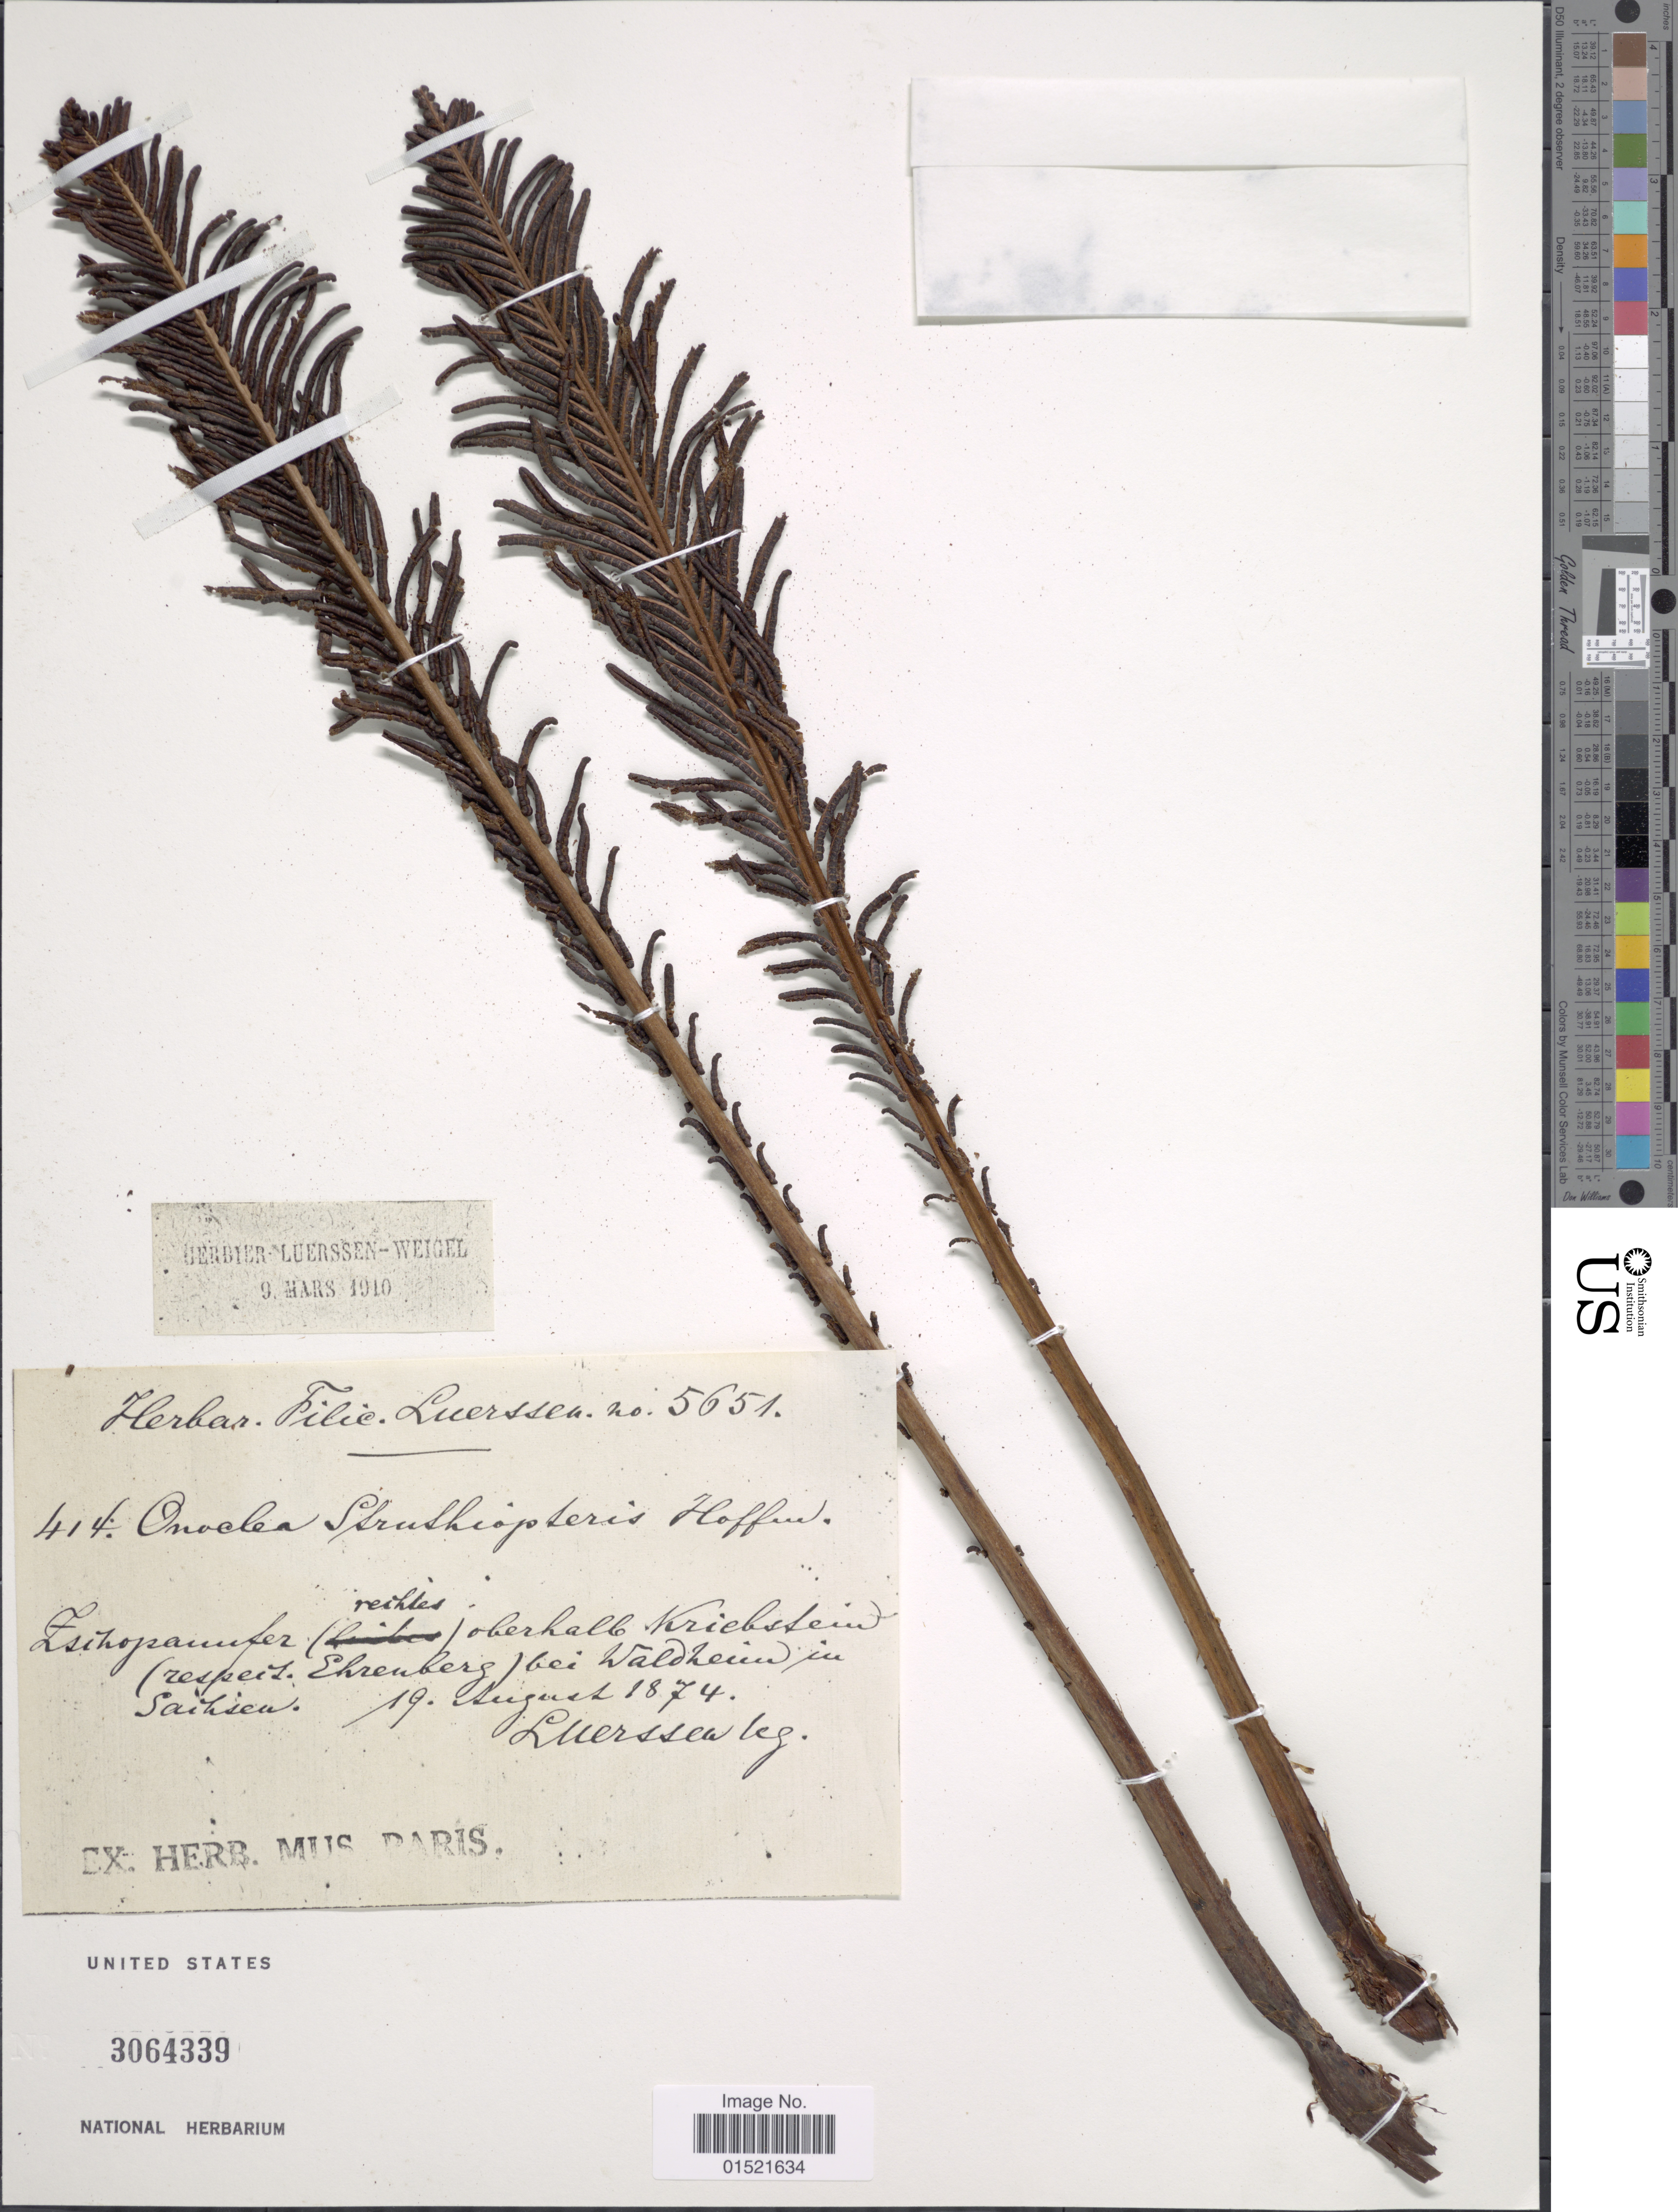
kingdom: Plantae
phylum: Tracheophyta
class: Polypodiopsida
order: Polypodiales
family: Onocleaceae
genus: Matteuccia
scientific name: Matteuccia struthiopteris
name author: (L.) Tod.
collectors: Luerssen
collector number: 5651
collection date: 1874-08-19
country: Germany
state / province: Sachsen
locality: Zschopaunfer reihtes oberhall Kriebstein (respeiz Ehrenberg) bei Waldheun in Sachsen [interpreted]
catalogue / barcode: US 3064339